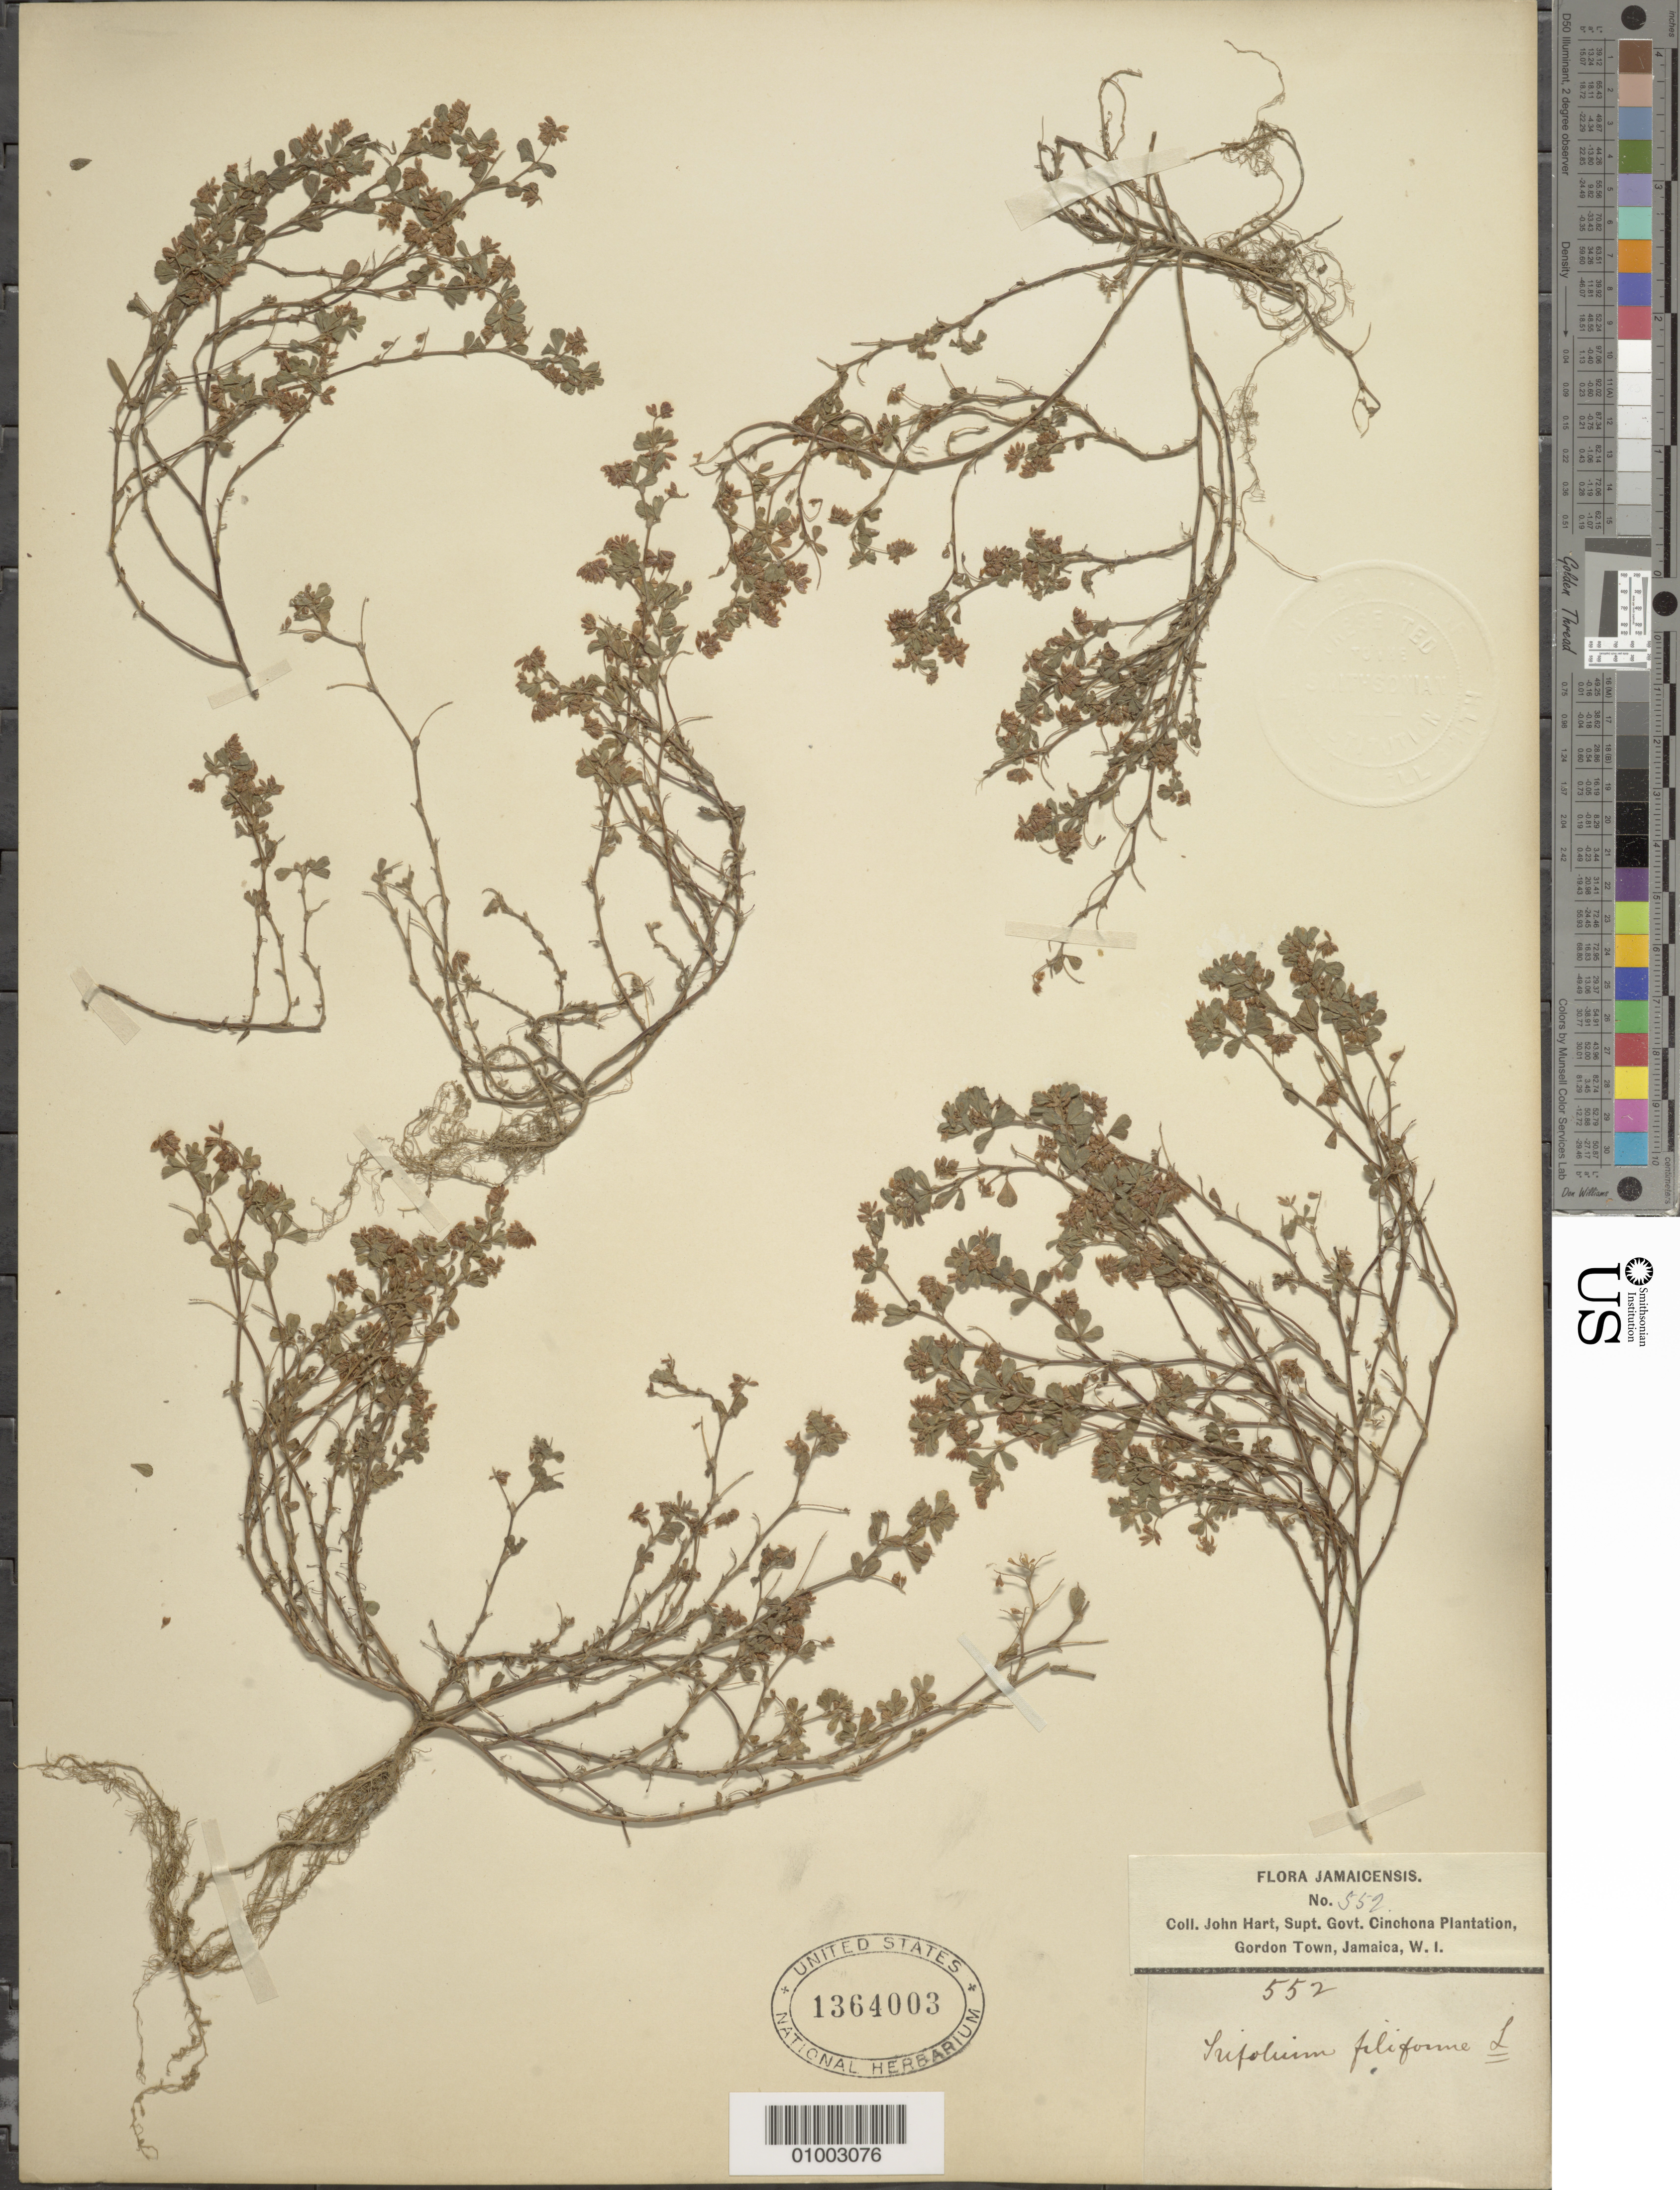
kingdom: Plantae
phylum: Tracheophyta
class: Magnoliopsida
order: Fabales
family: Fabaceae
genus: Trifolium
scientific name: Trifolium dubium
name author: Sibth.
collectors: J. Hart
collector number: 552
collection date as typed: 1881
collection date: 1881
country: Jamaica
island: Jamaica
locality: Cinchona Plantation, Gordon Town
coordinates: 0 N, 0 E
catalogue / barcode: US 1364003